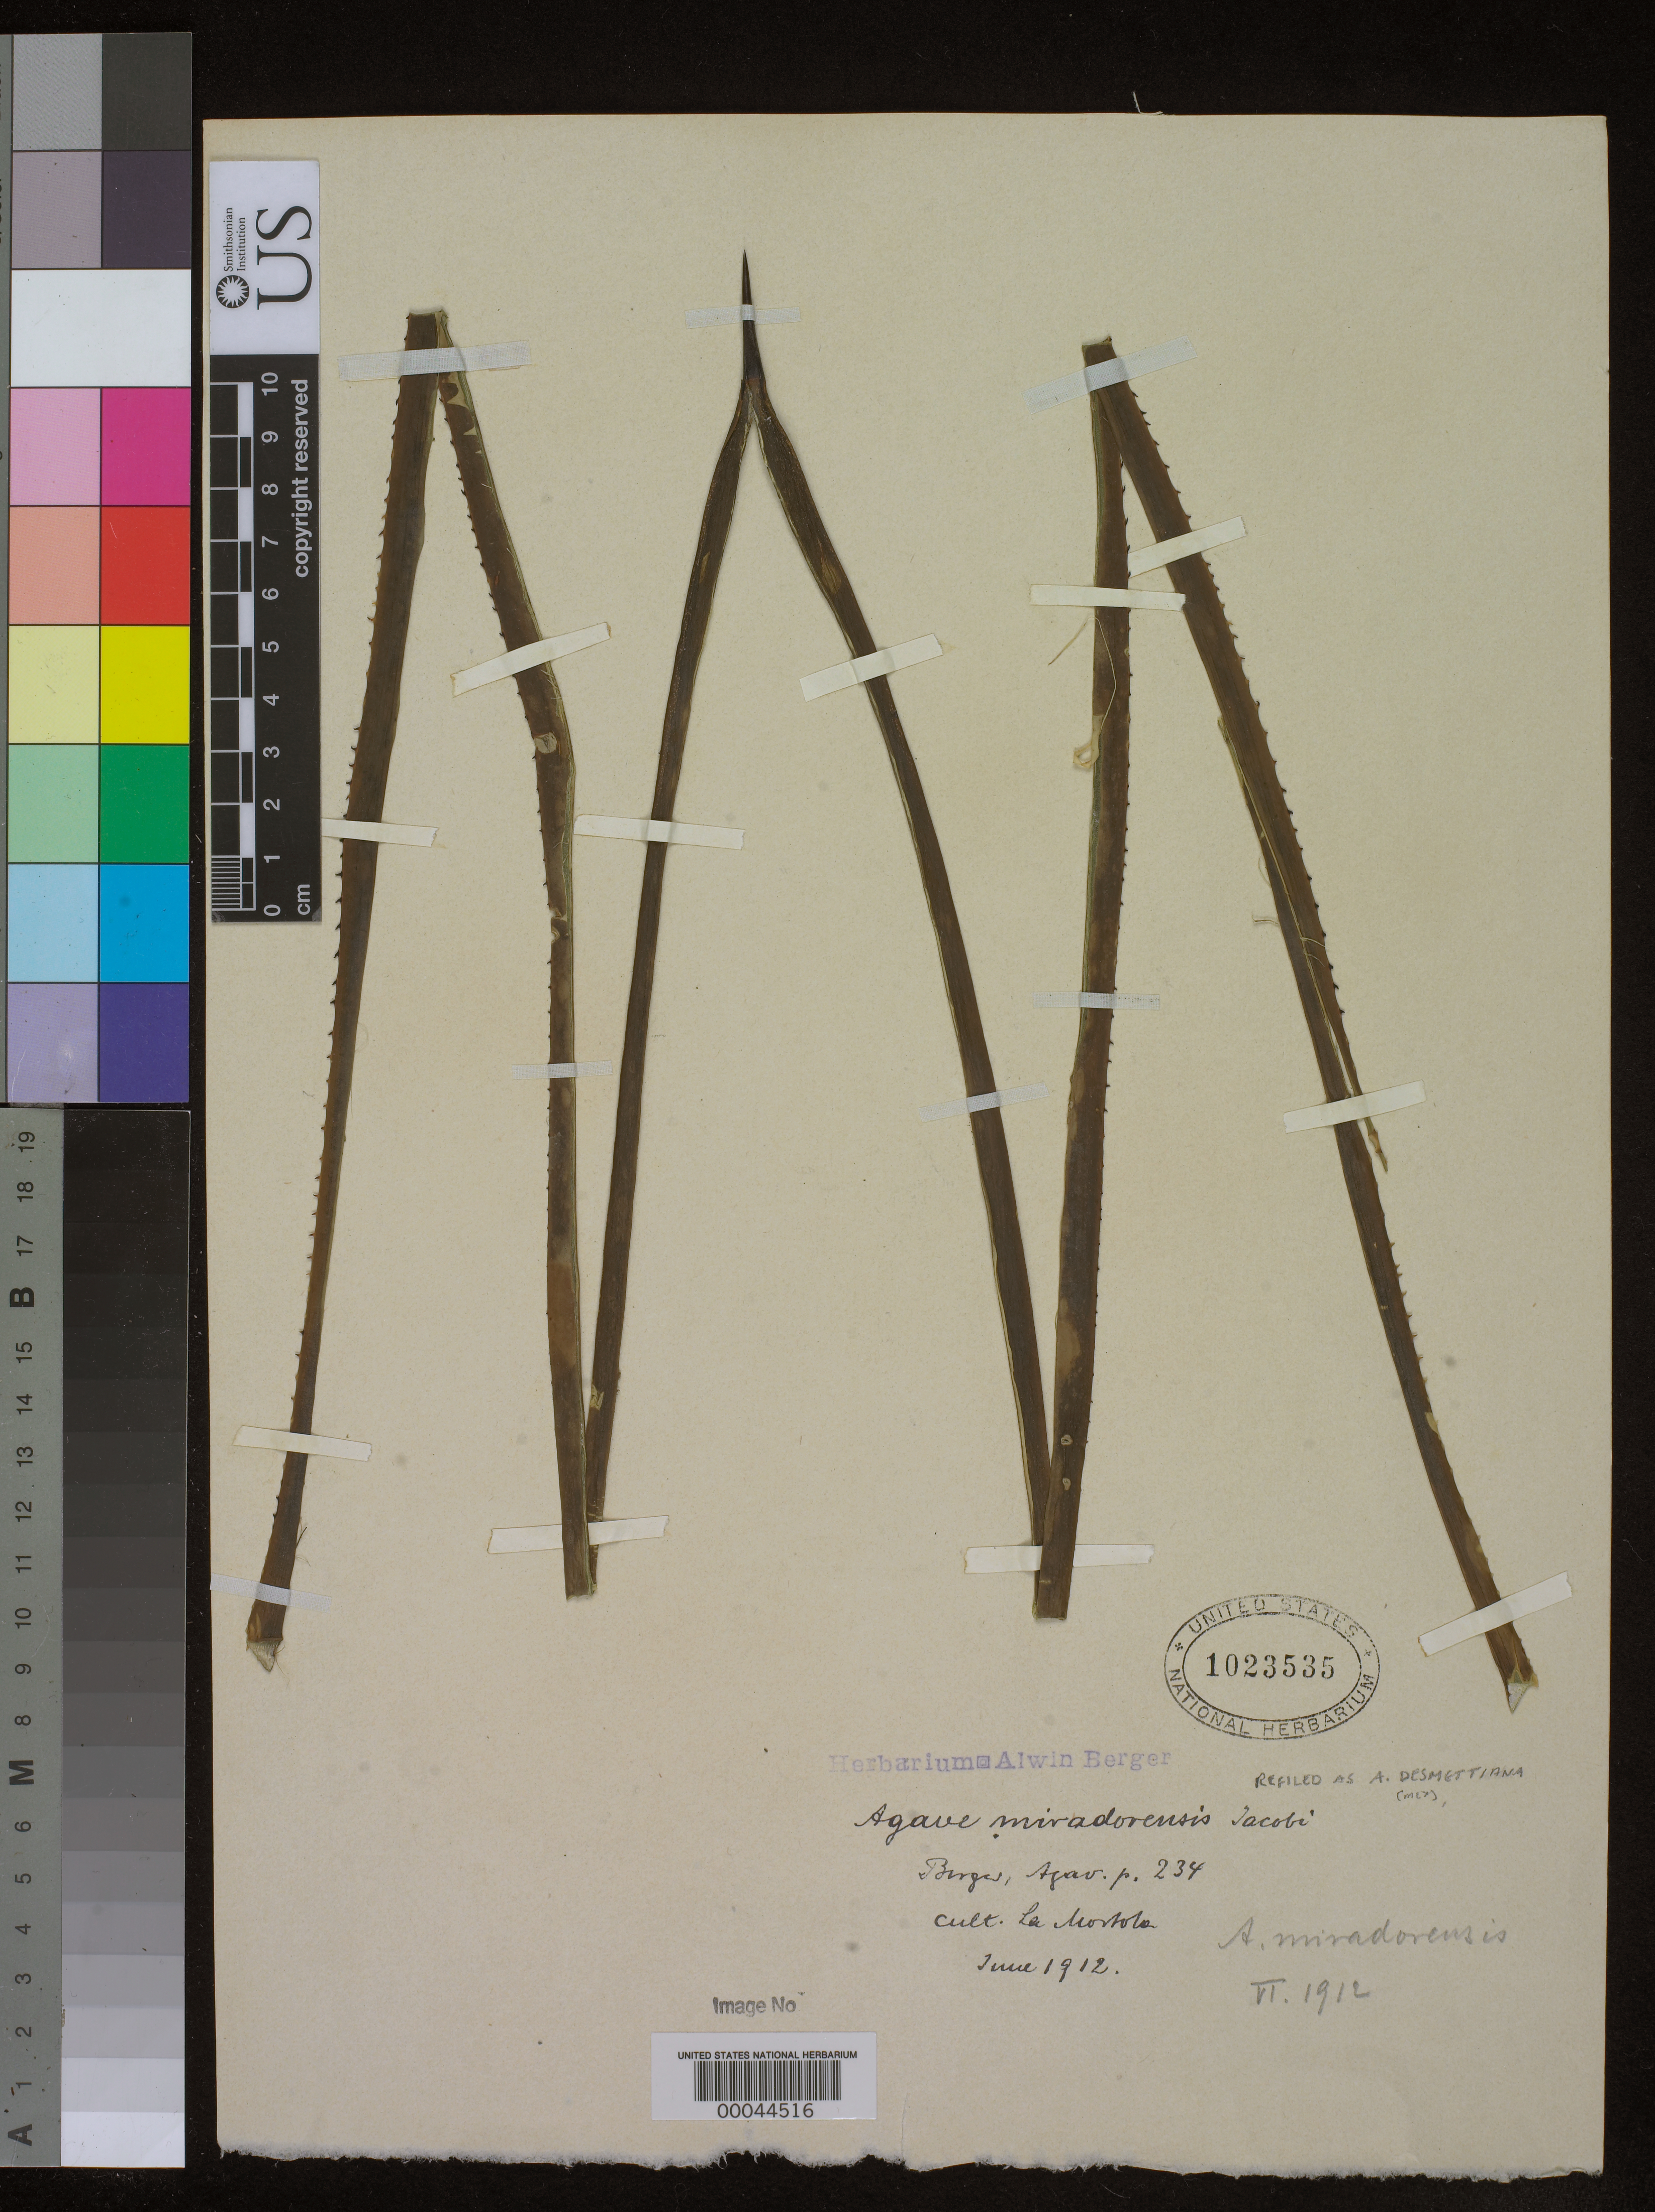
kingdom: Plantae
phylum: Tracheophyta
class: Liliopsida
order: Asparagales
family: Asparagaceae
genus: Agave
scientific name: Agave desmetiana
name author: Jacobi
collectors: ex herb. A. Berger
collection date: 1909-06-02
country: Mexico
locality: Cultivated at La Mortola, Italy.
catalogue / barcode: US 1023535